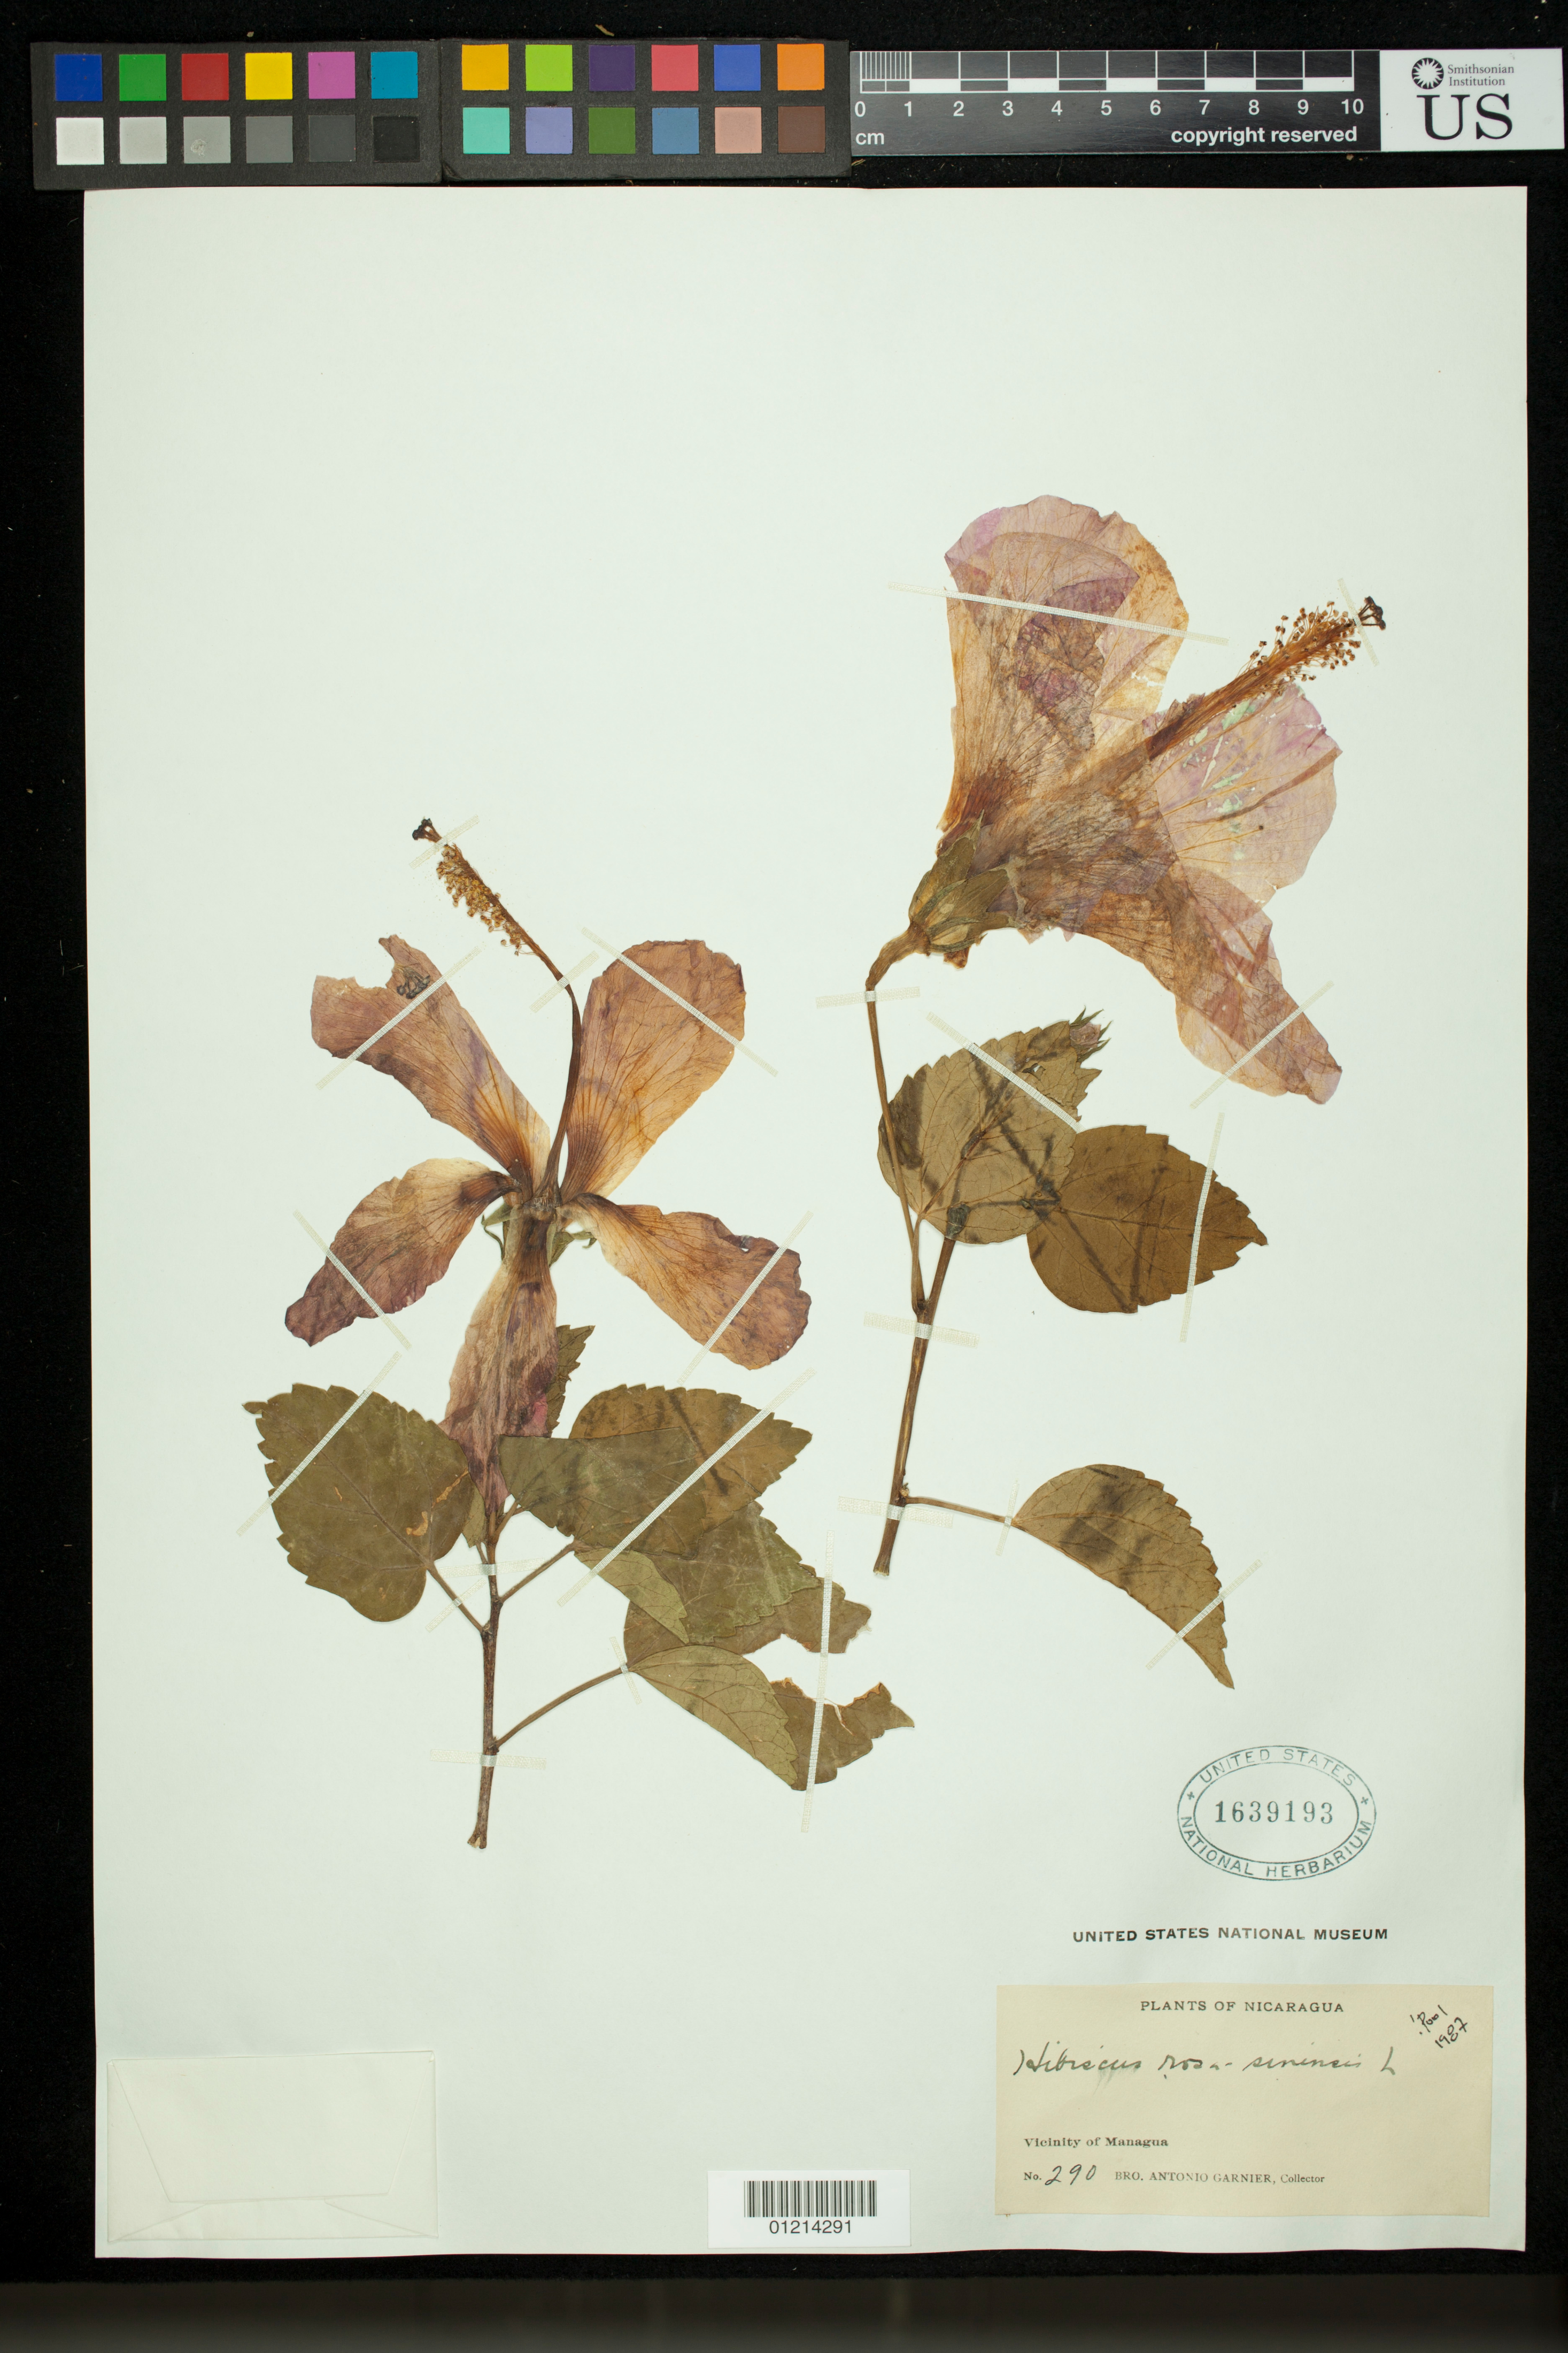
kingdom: Plantae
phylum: Tracheophyta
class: Magnoliopsida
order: Malvales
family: Malvaceae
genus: Hibiscus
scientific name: Hibiscus rosa-sinensis var. rosa-sinensis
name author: L.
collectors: Bro. A. Garnier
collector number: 290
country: Nicaragua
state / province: Managua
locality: Vicinity of Managua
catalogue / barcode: US 1639193